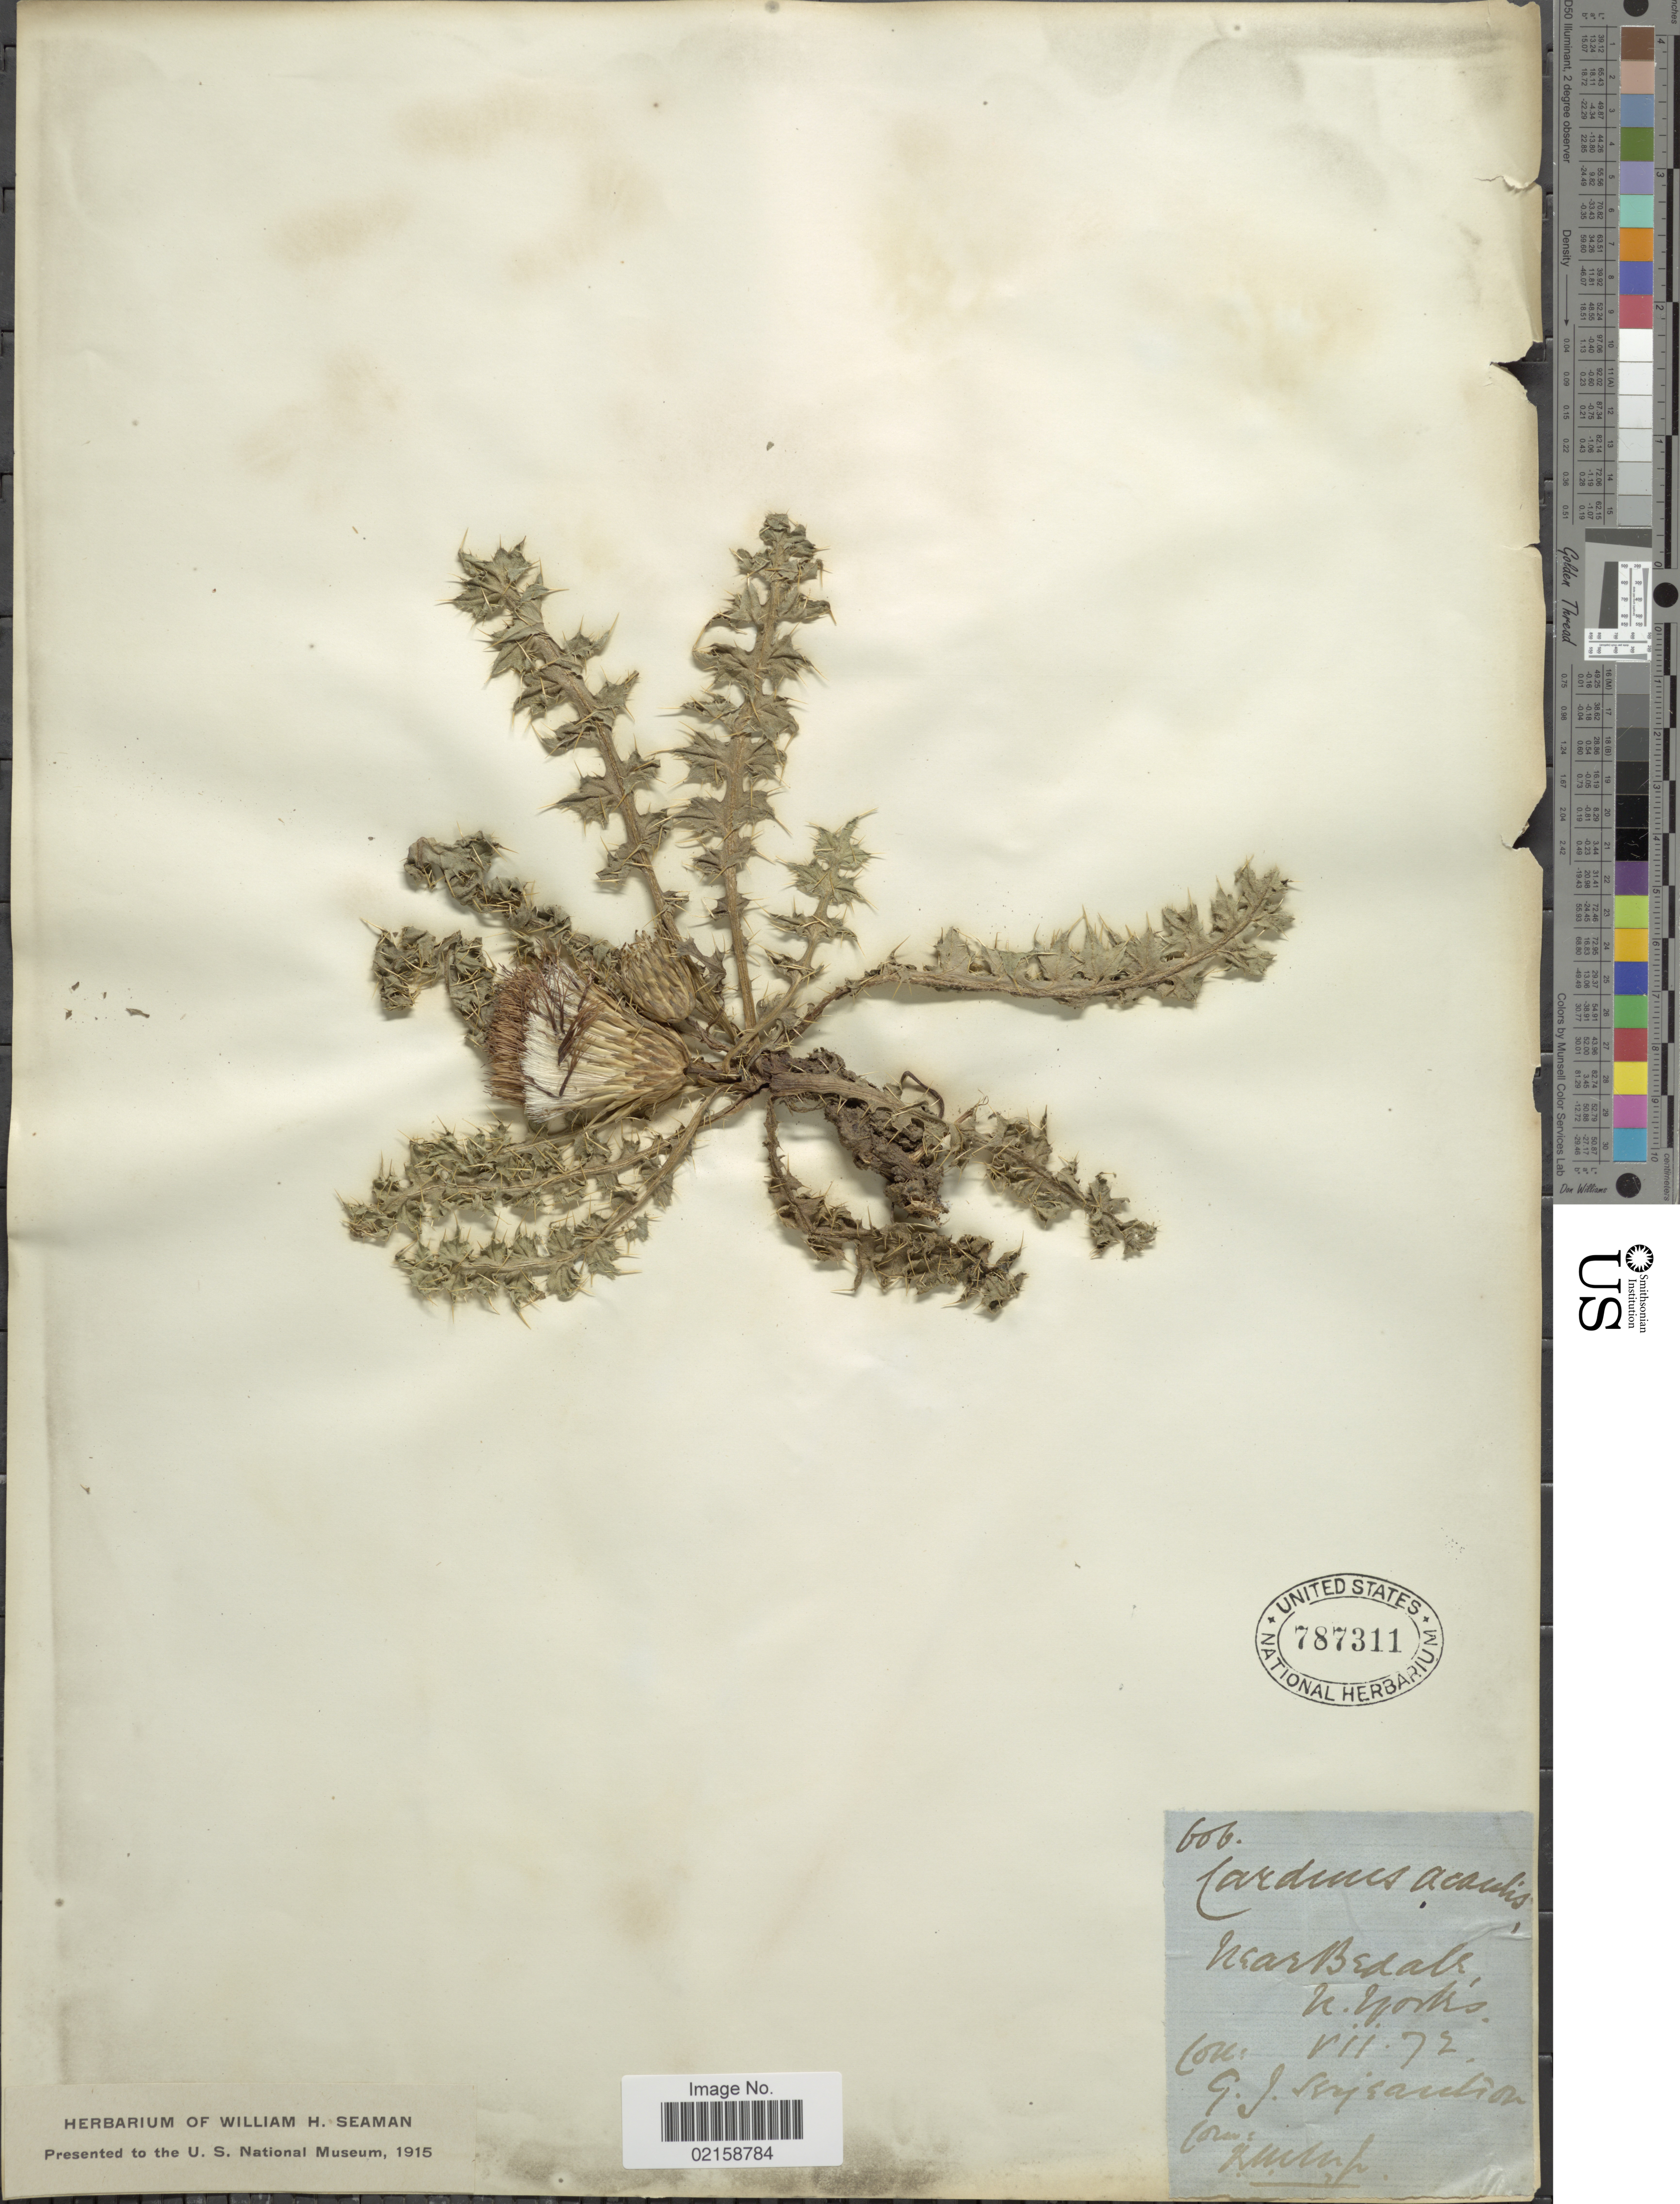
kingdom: Plantae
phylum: Tracheophyta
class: Magnoliopsida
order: Asterales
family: Asteraceae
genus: Cirsium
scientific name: Cirsium acaule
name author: (L.) Scop.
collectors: G. Serjsautiou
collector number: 606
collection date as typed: Transcribed d/m/y: /7/72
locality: Near Bedale K. Yostris. [interpreted]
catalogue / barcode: US 787311